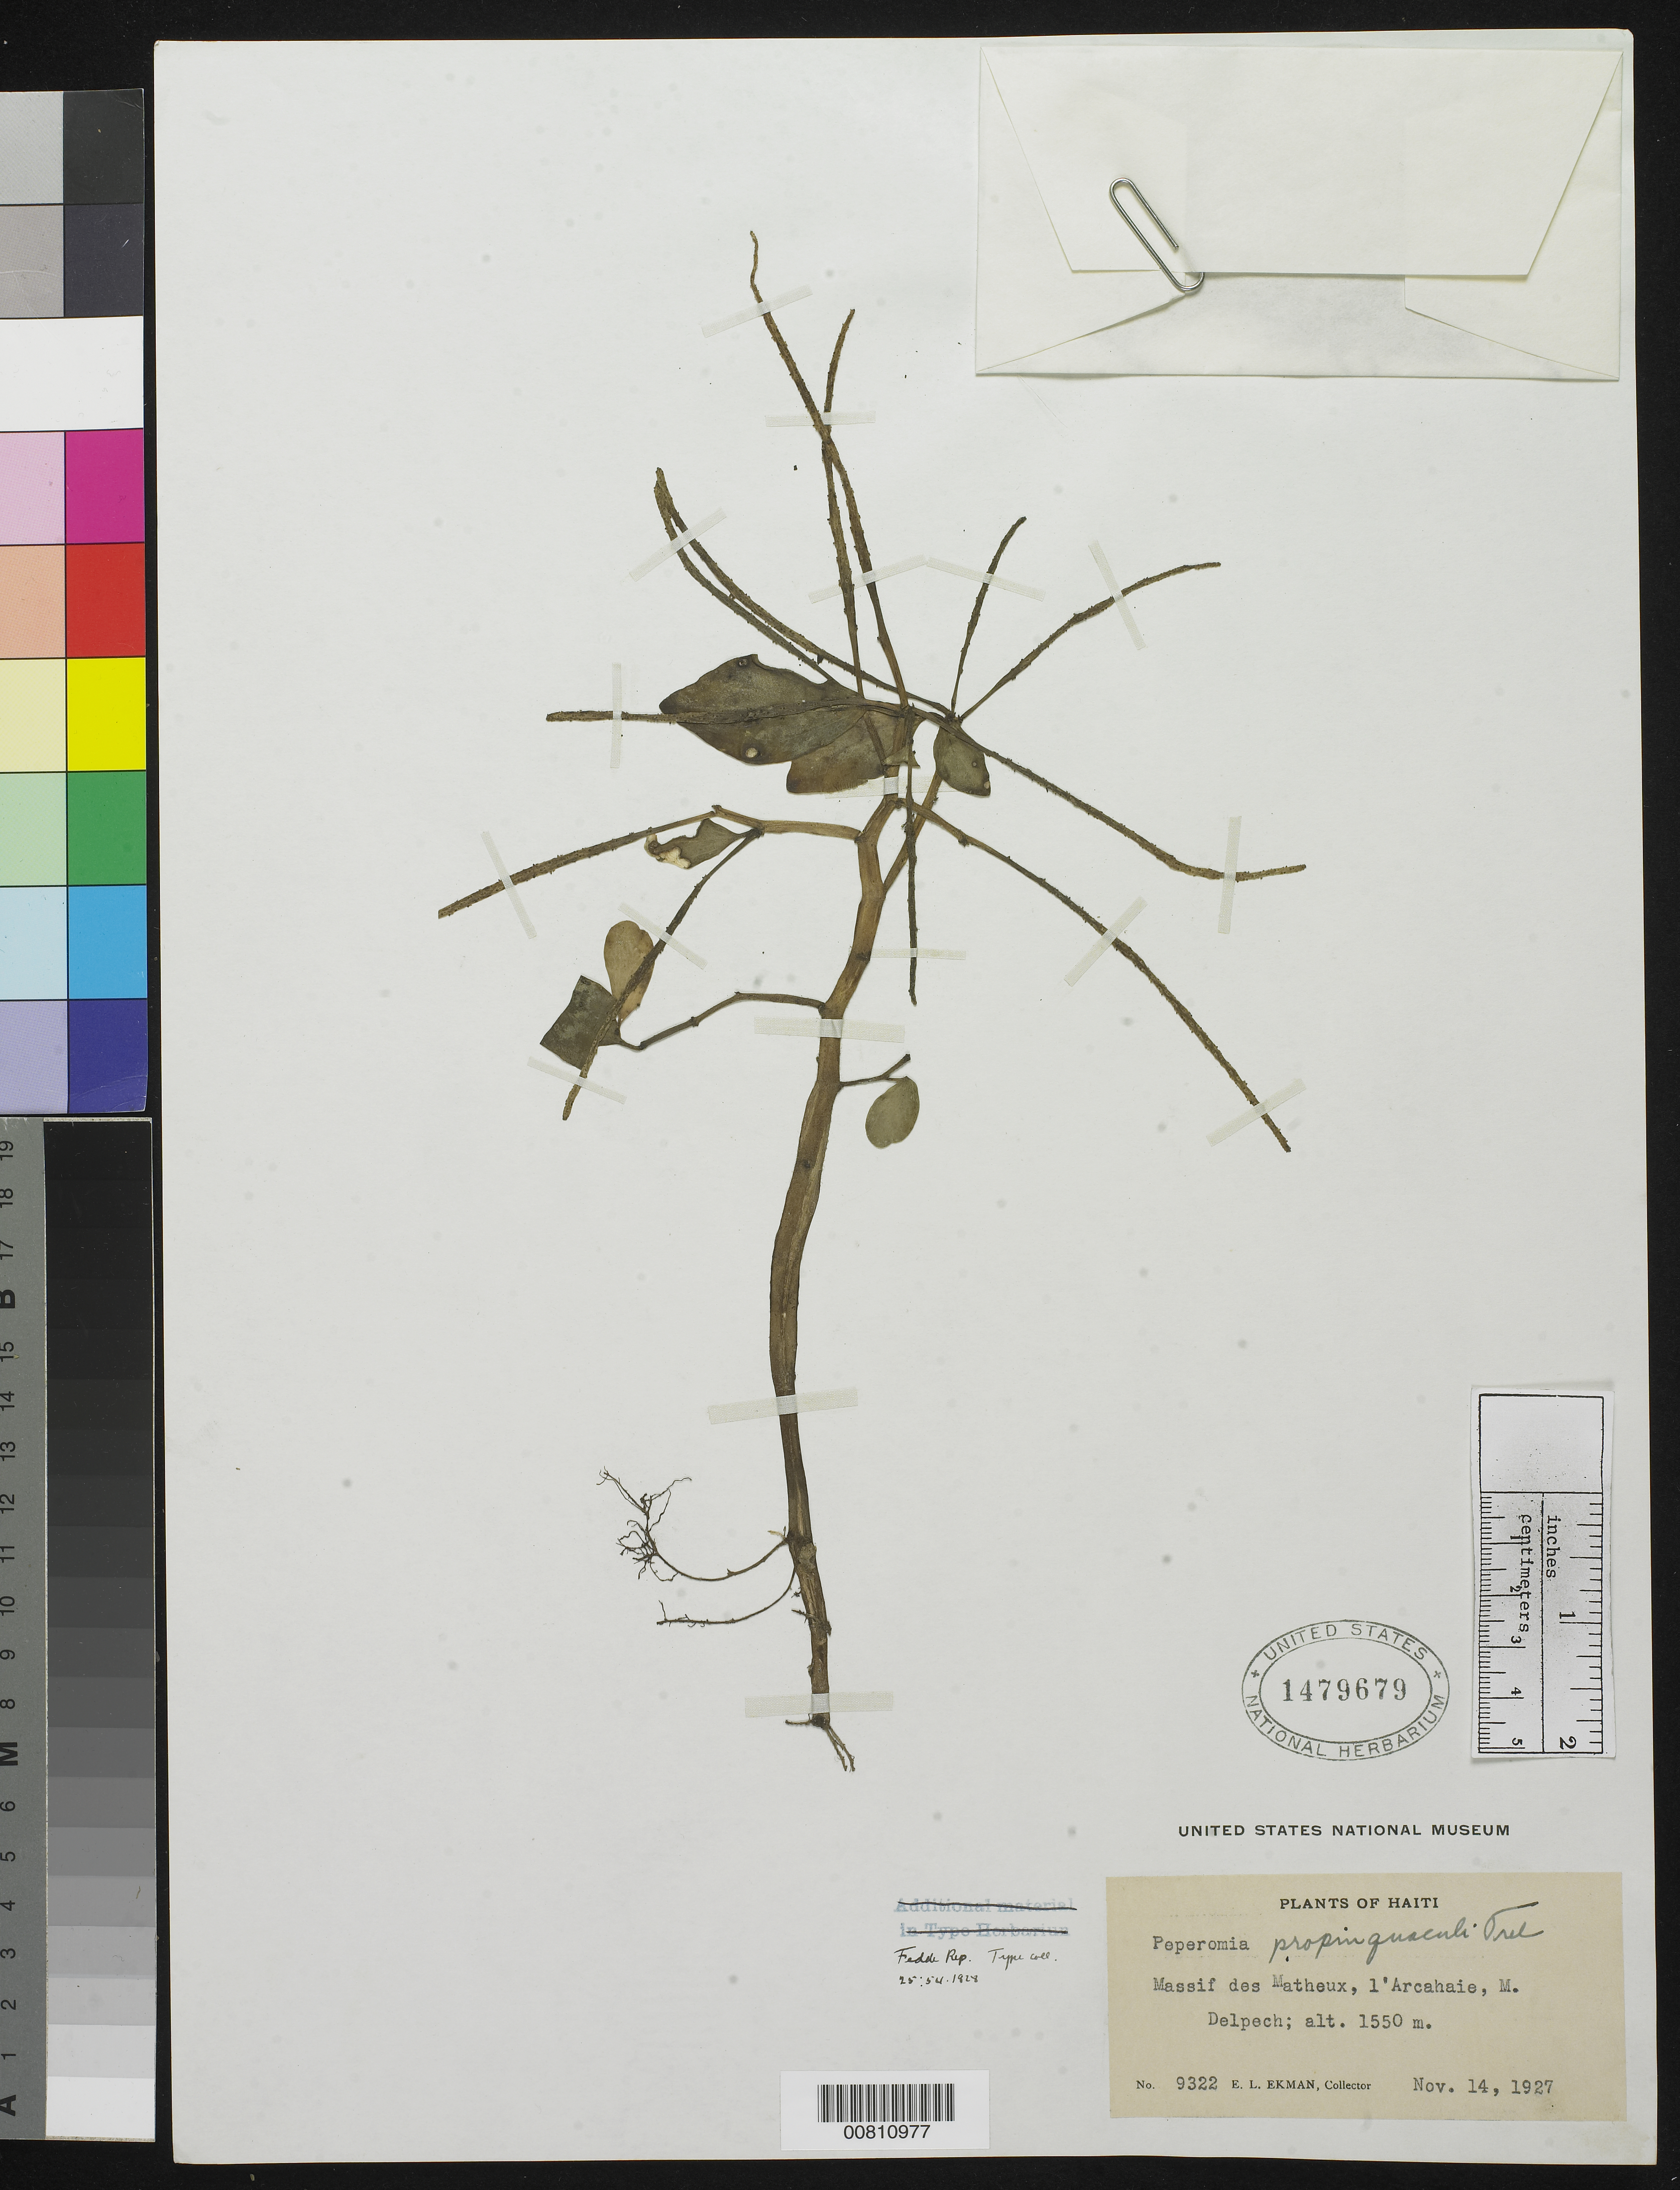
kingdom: Plantae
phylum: Tracheophyta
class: Magnoliopsida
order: Piperales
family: Piperaceae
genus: Peperomia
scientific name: Peperomia propugnaculi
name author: Trel.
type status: Isotype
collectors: E. L. Ekman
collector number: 9322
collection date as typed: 14 Nov 1927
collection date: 1927-11-14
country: Haiti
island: Hispaniola Island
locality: Massif des Matheux, l'Arcahaie, M. Delpech.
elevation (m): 1550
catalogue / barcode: US 1479679